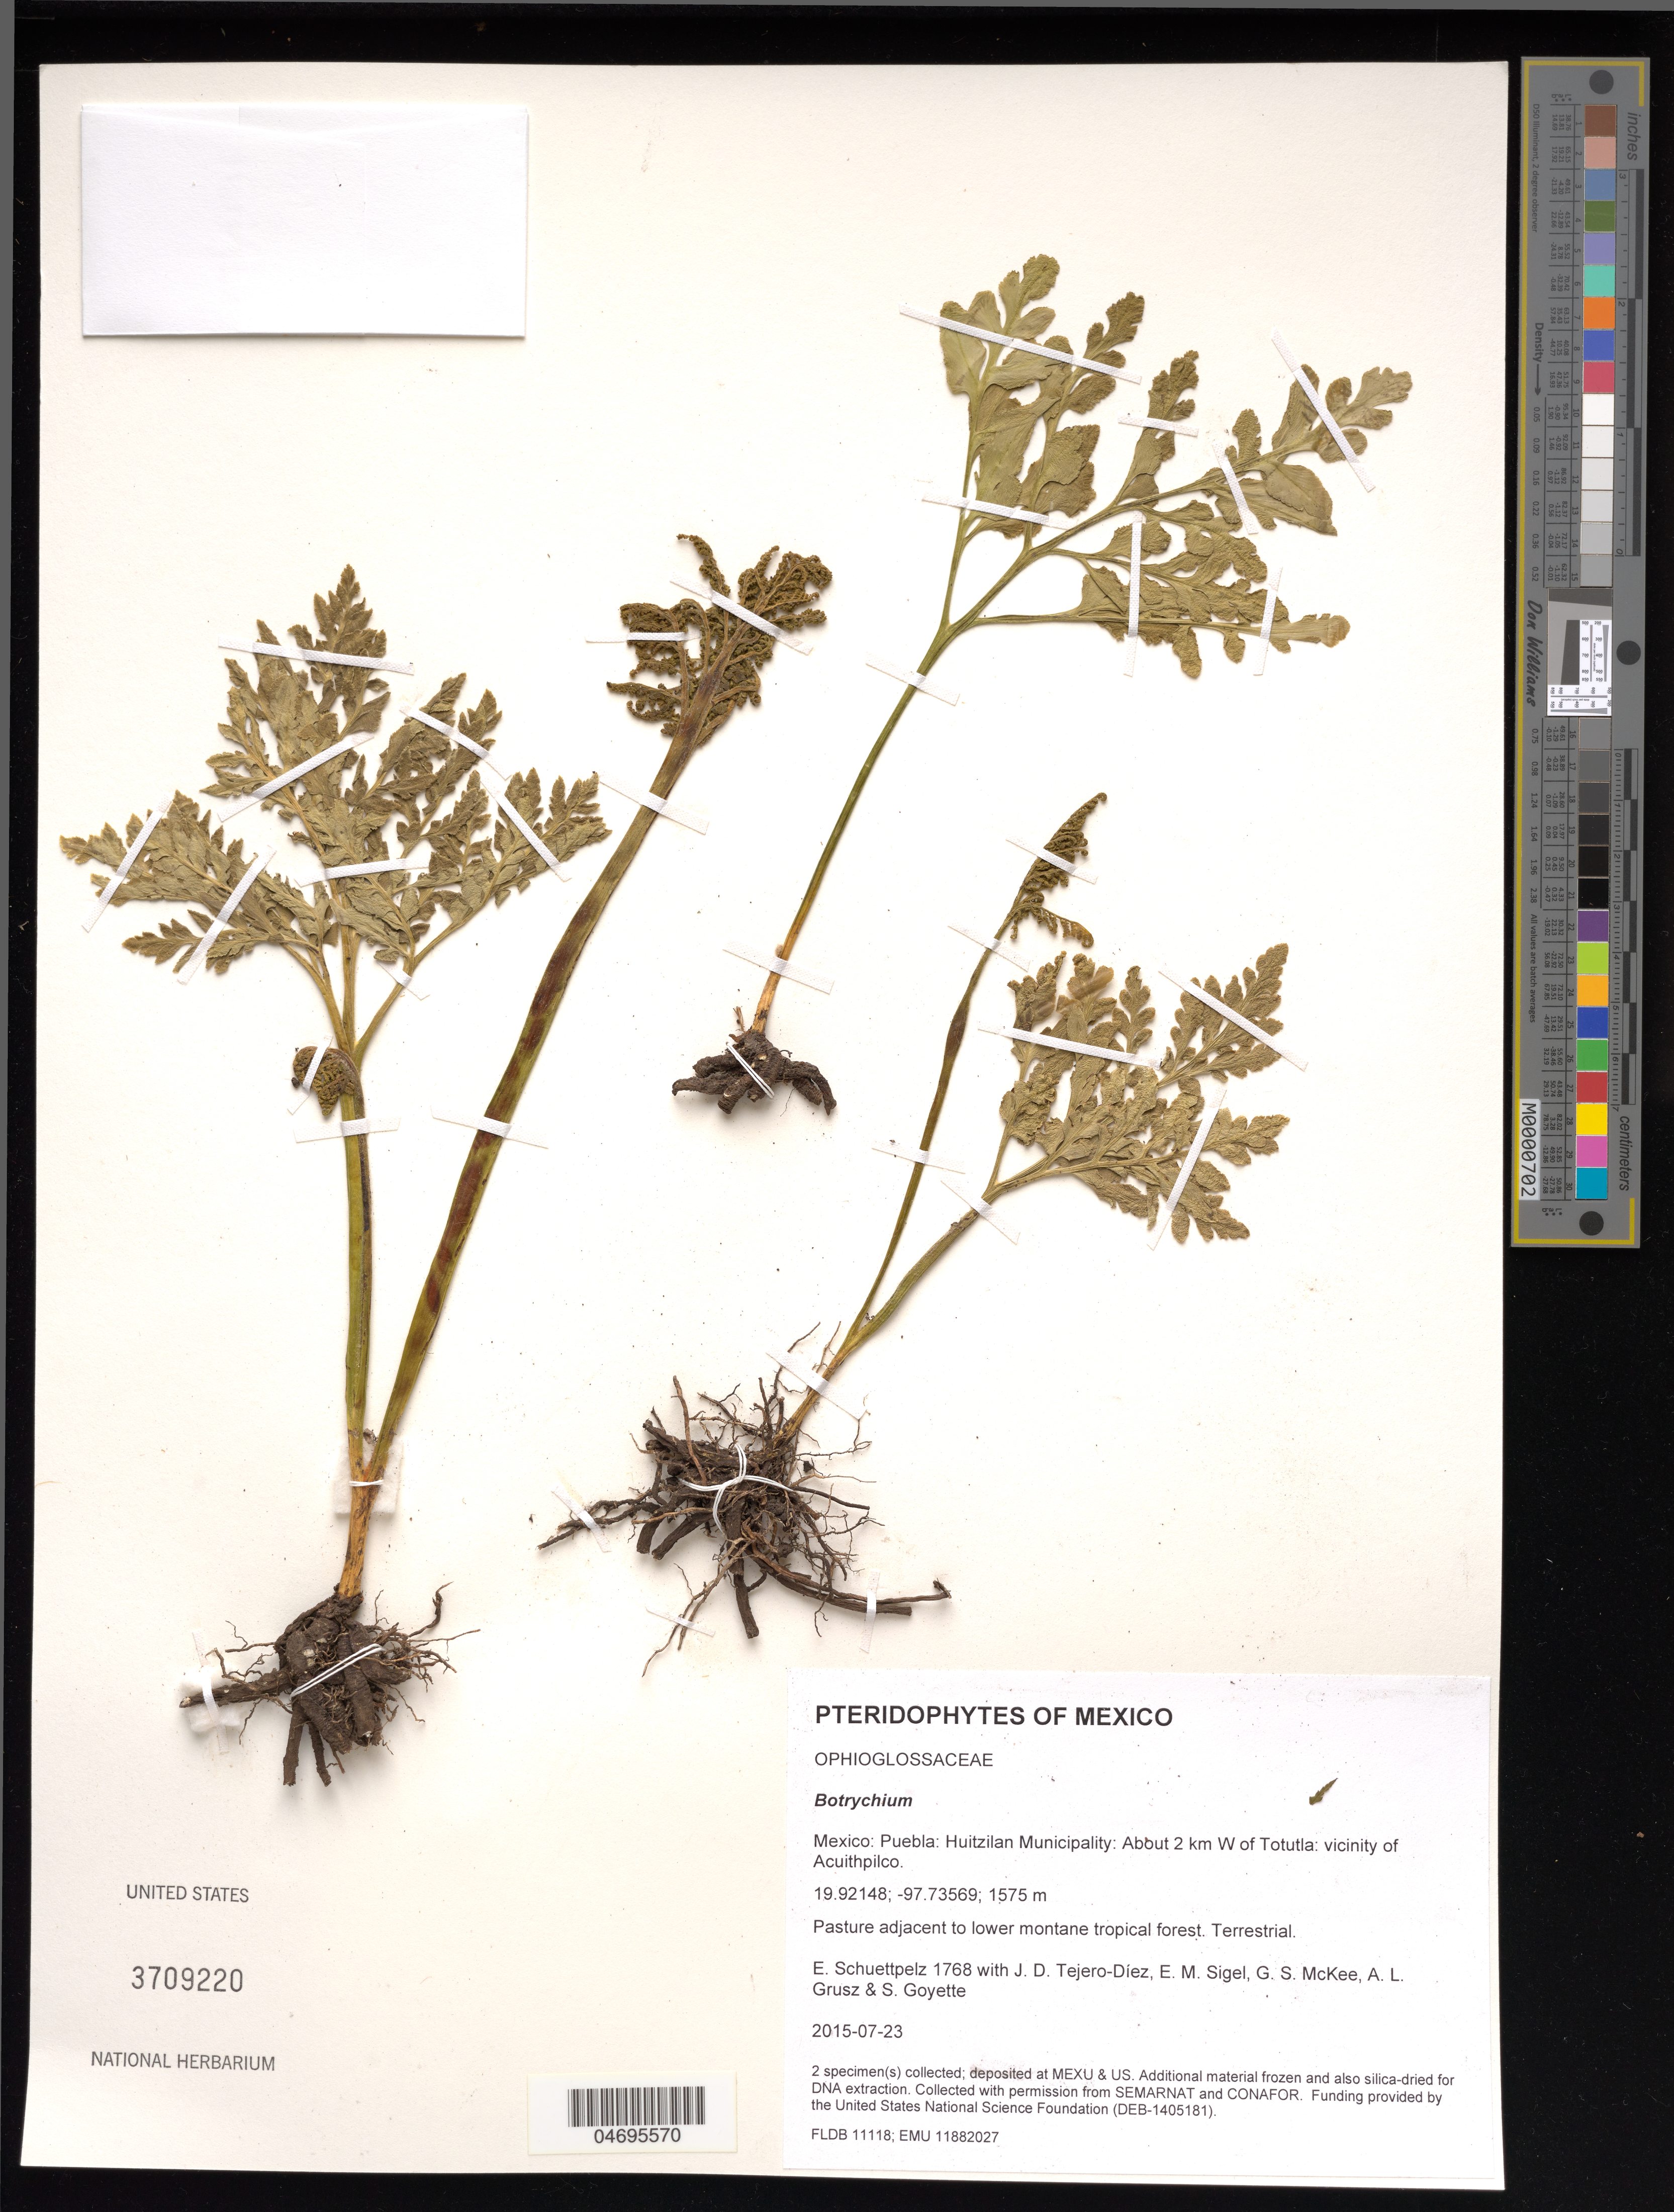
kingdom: Plantae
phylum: Tracheophyta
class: Polypodiopsida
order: Ophioglossales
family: Ophioglossaceae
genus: Botrychium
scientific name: Botrychium sp.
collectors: E. Schuettpelz, D. Tejero-Díez, E. M. Sigel, G. S. McKee & A. Grusz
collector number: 1768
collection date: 2015-07-23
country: Mexico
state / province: Puebla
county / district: Huitzilan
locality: About 2 km W of Totutla: vicinity of Acuithpilco.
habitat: Pasture adjacent to lower montane tropical forest.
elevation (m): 1575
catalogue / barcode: US 3709220